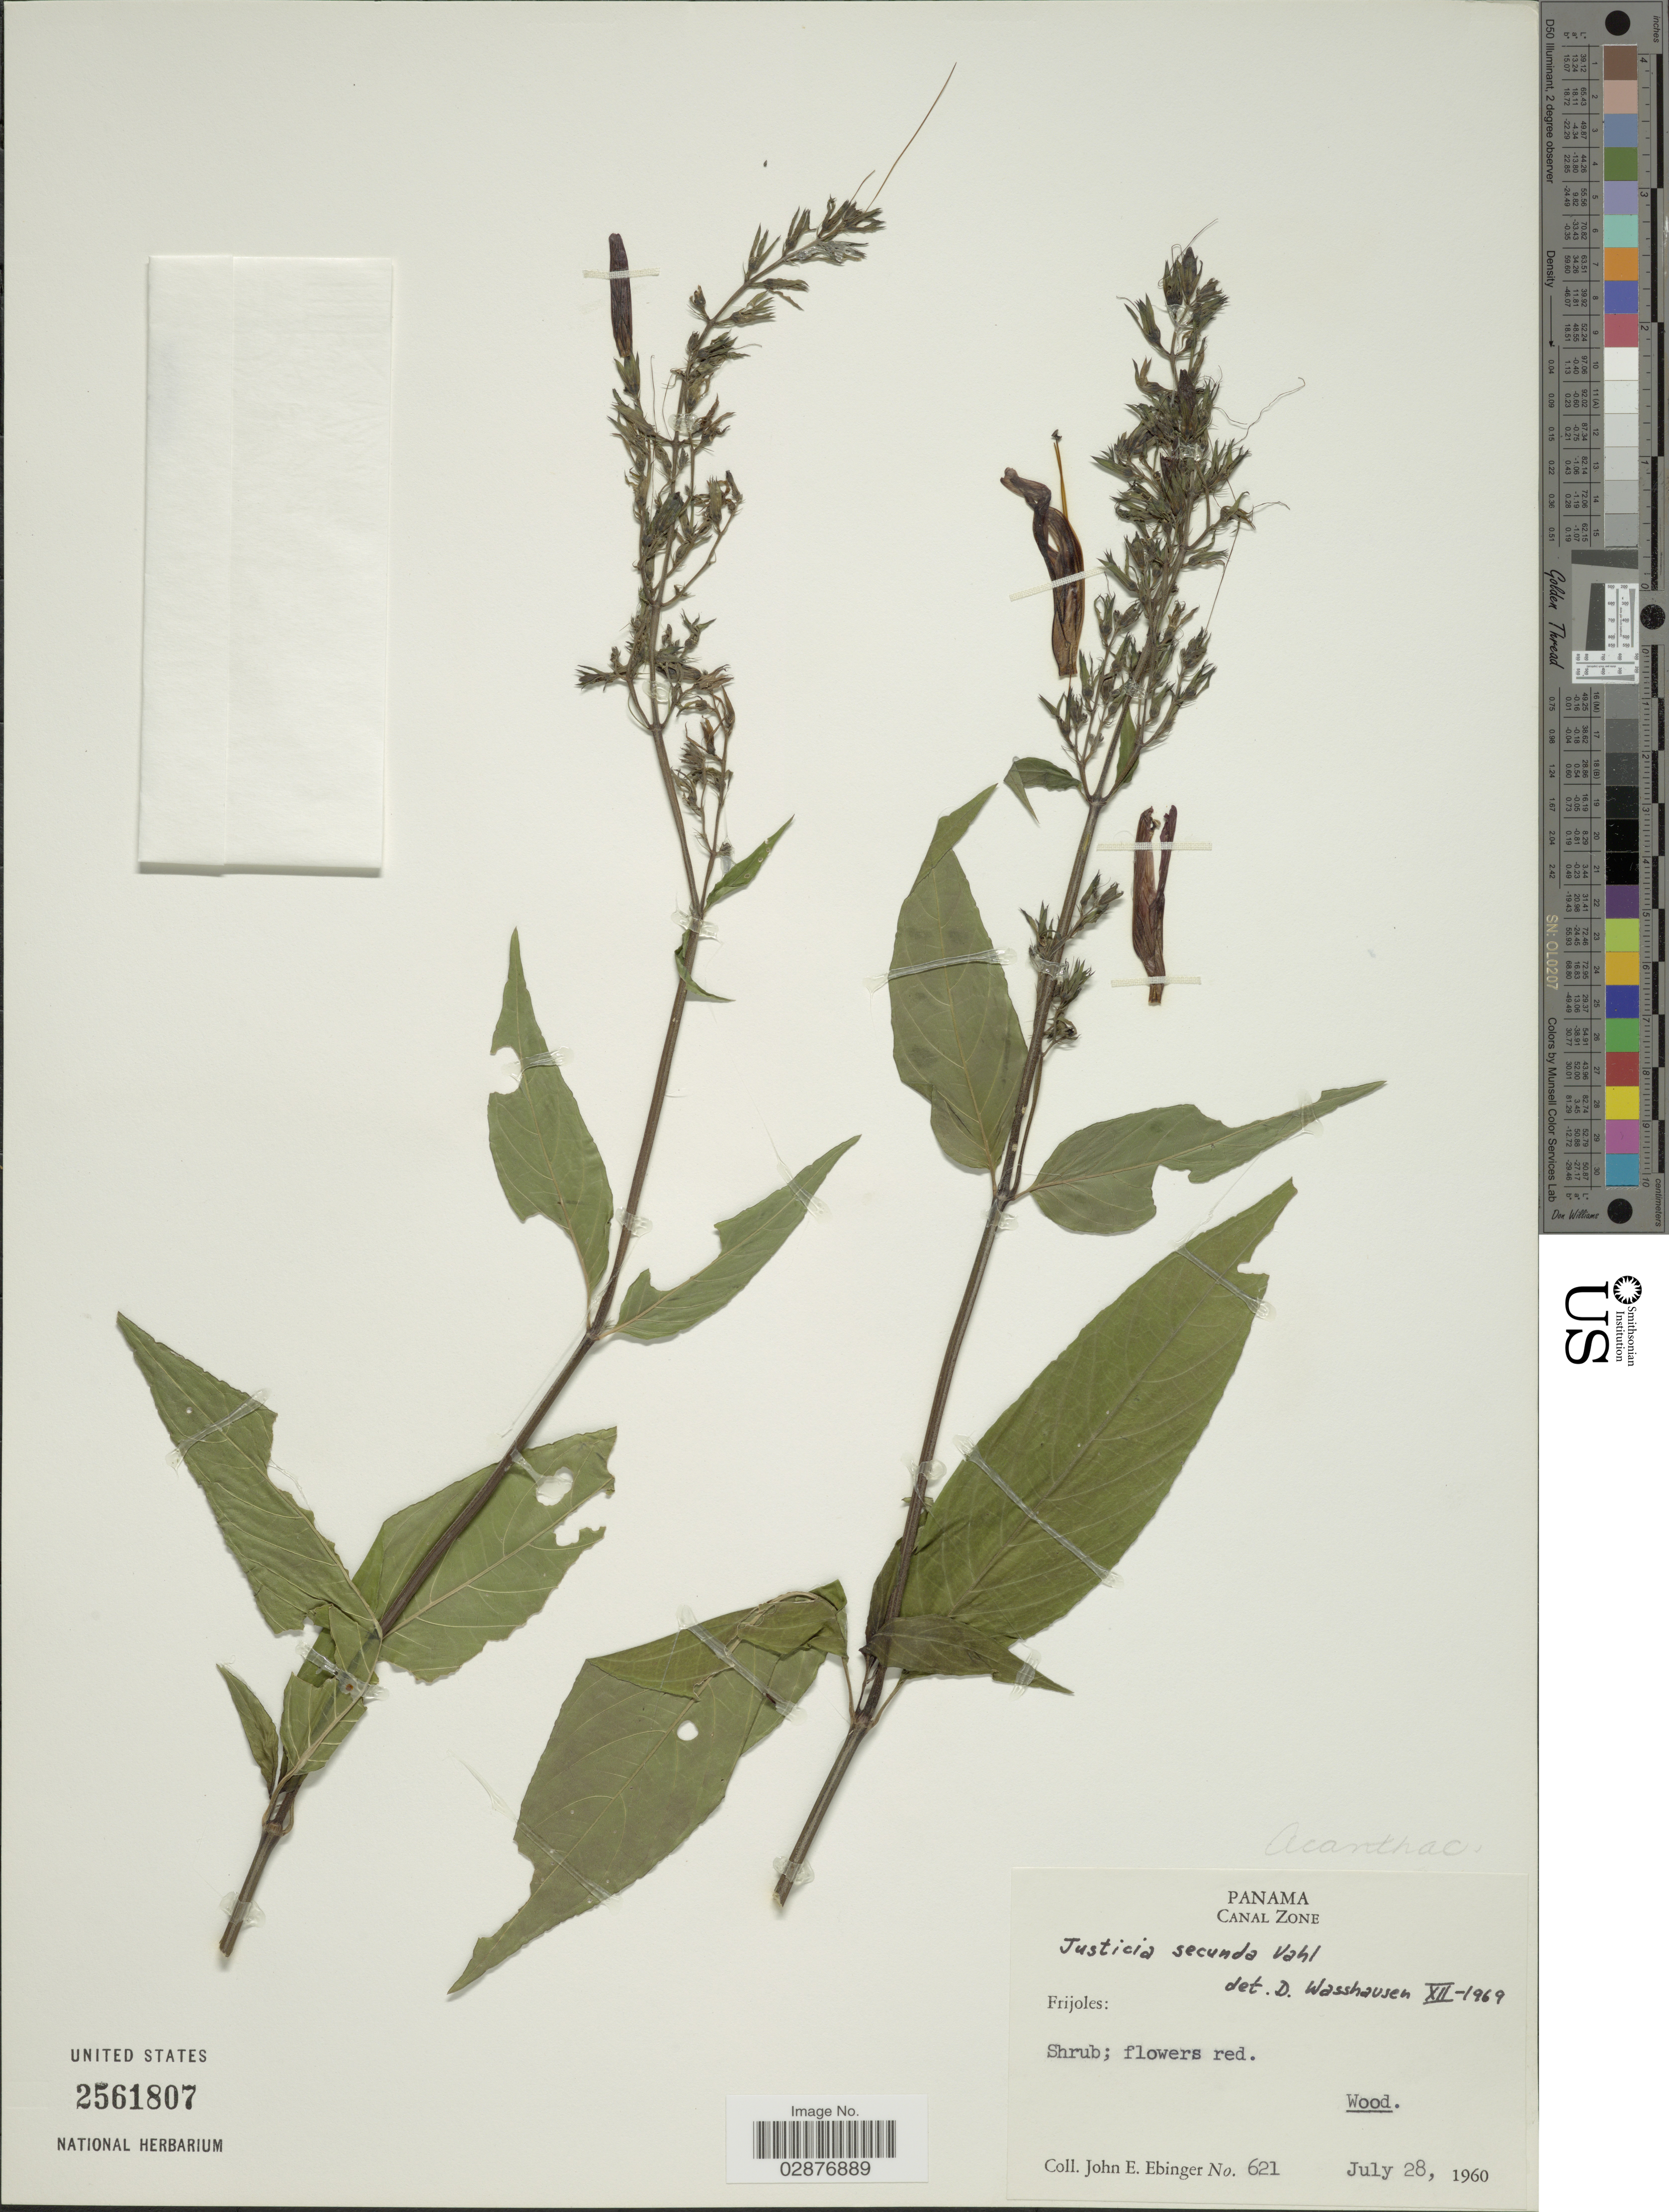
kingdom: Plantae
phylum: Tracheophyta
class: Magnoliopsida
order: Lamiales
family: Acanthaceae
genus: Justicia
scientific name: Justicia secunda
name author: Vahl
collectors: J. Ebinger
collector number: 621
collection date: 1960-07-28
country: Panama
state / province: Colón / Panamá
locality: Frijoles, Canal Zone.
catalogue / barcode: US 2561807